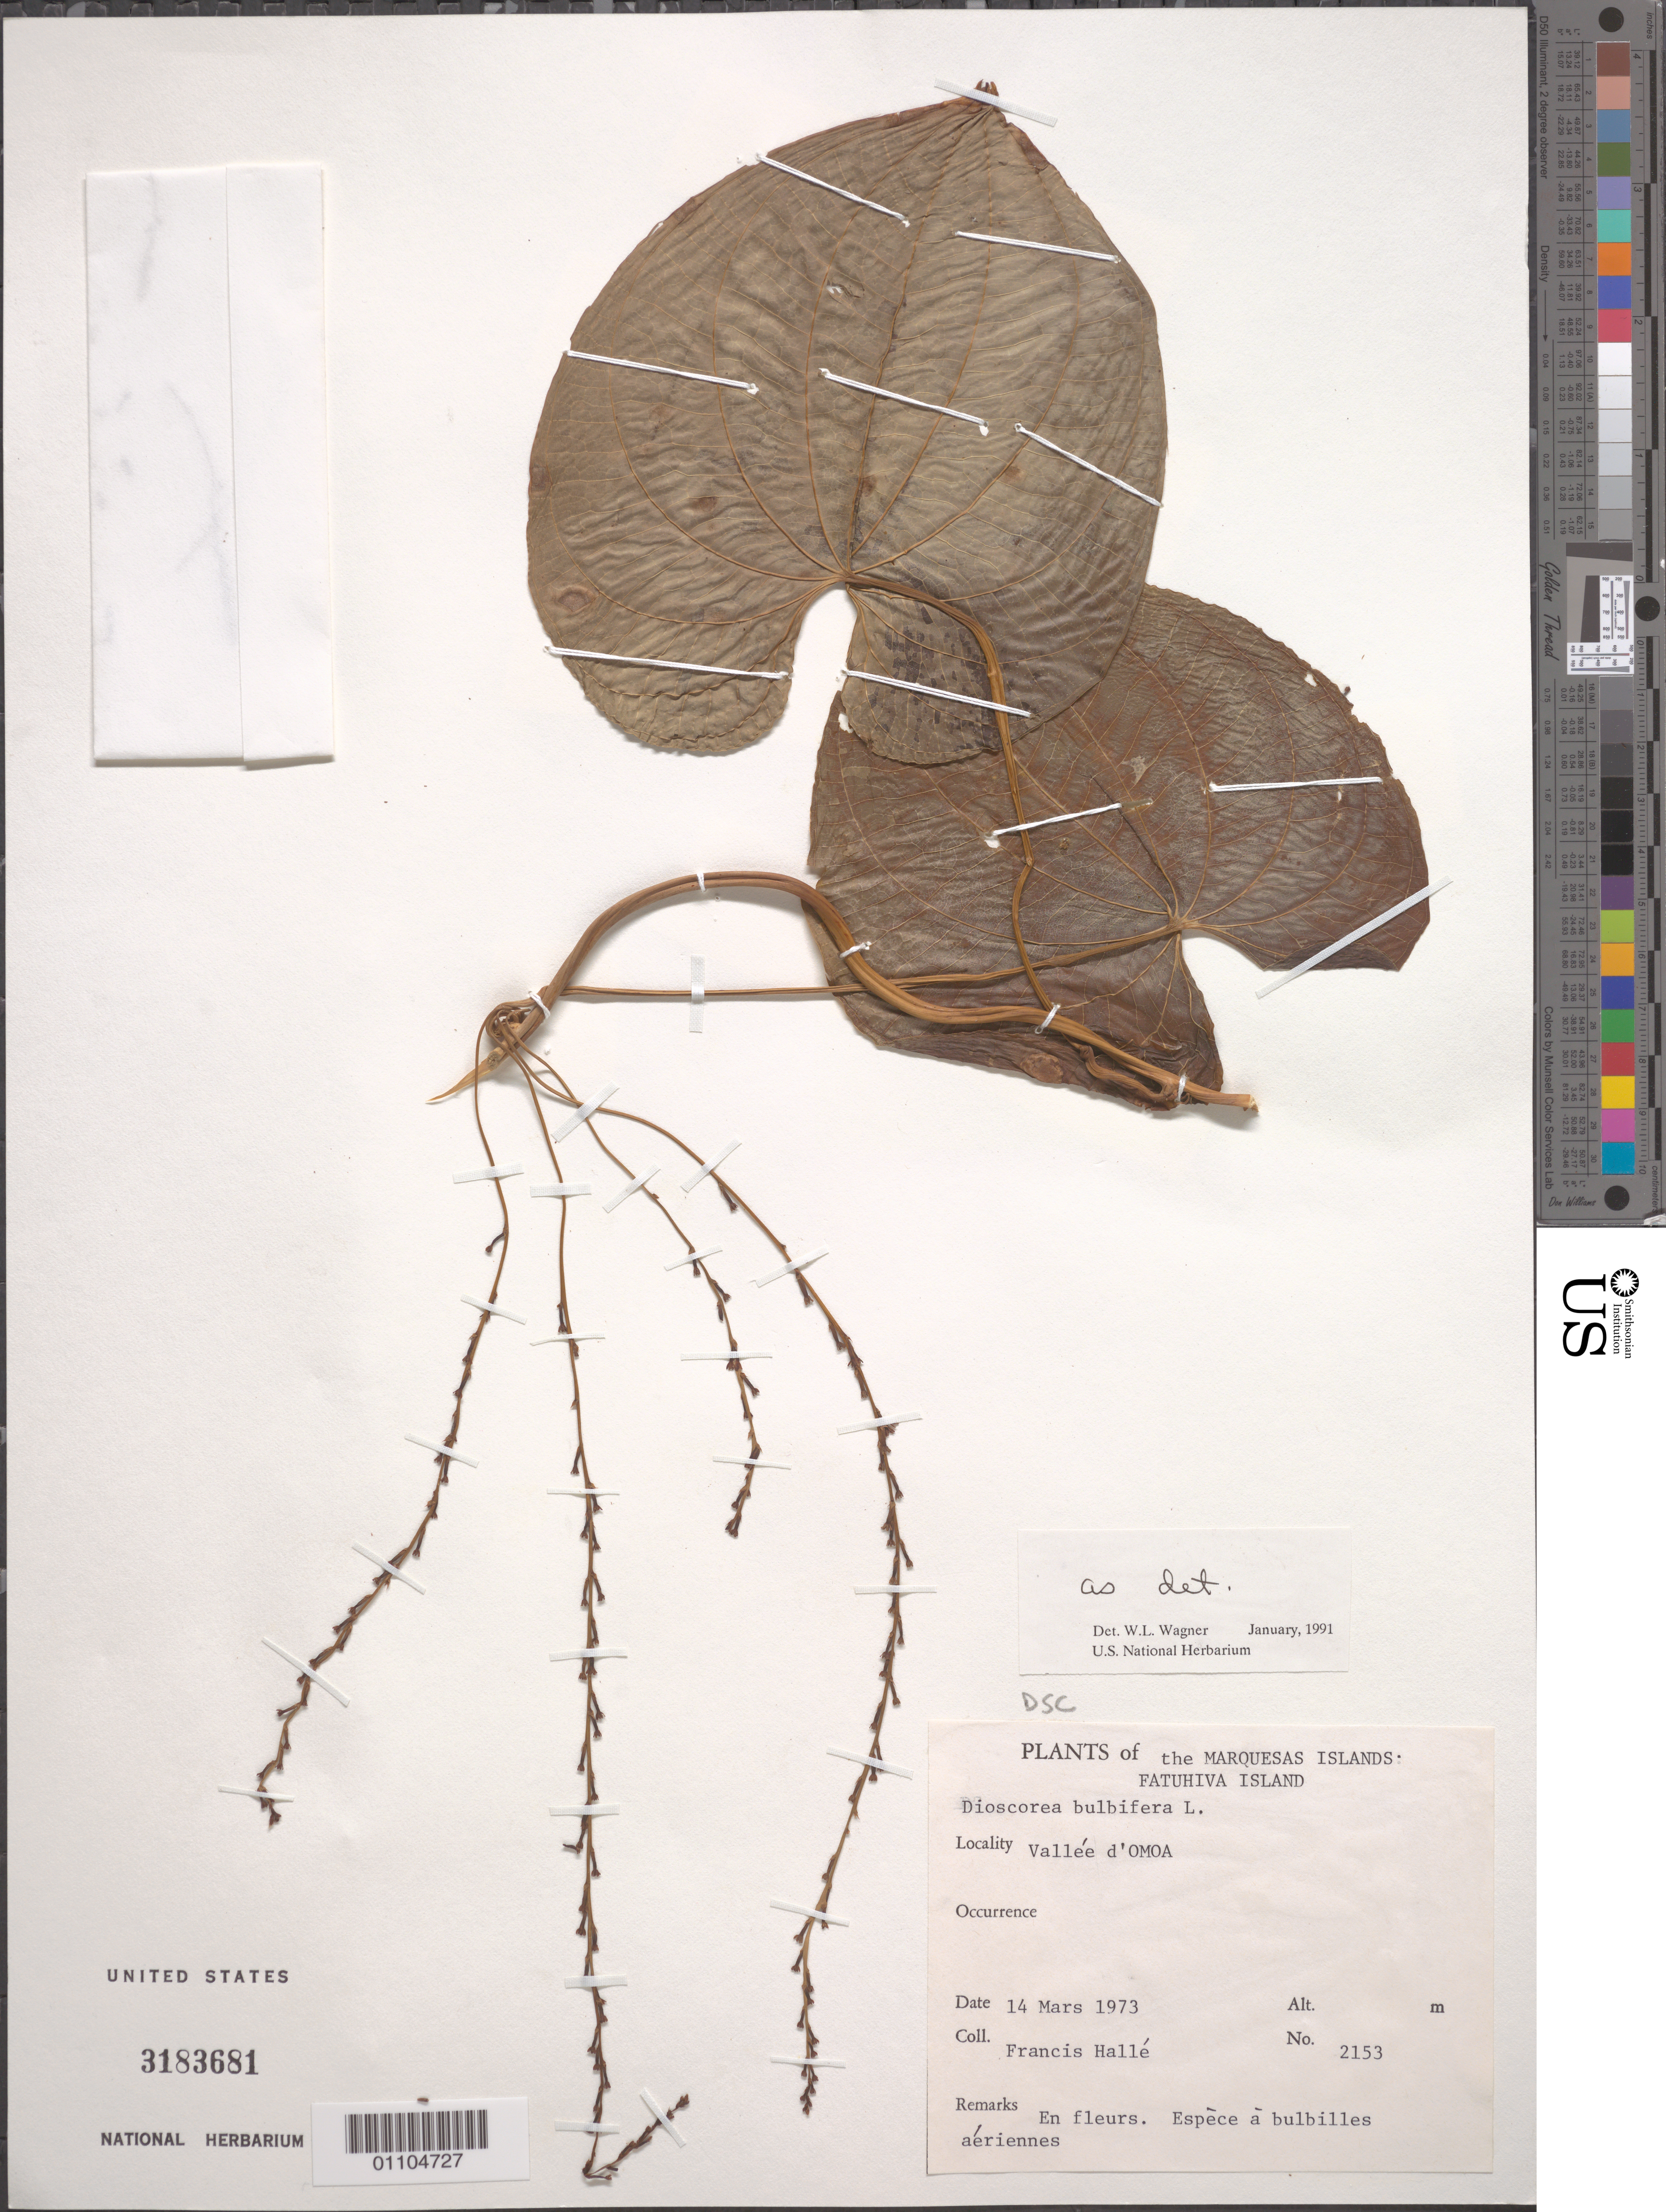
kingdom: Plantae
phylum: Tracheophyta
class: Liliopsida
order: Dioscoreales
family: Dioscoreaceae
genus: Dioscorea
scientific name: Dioscorea bulbifera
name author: L.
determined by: Wagner, W. L., (BOT), Smithsonian Institution - National Museum of Natural History (UNITED STATES)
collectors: F. Hallé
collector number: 2153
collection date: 1973-03-14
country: French Polynesia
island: Fatu Hiva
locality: Vallée d'Omo'a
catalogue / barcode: US 3183681